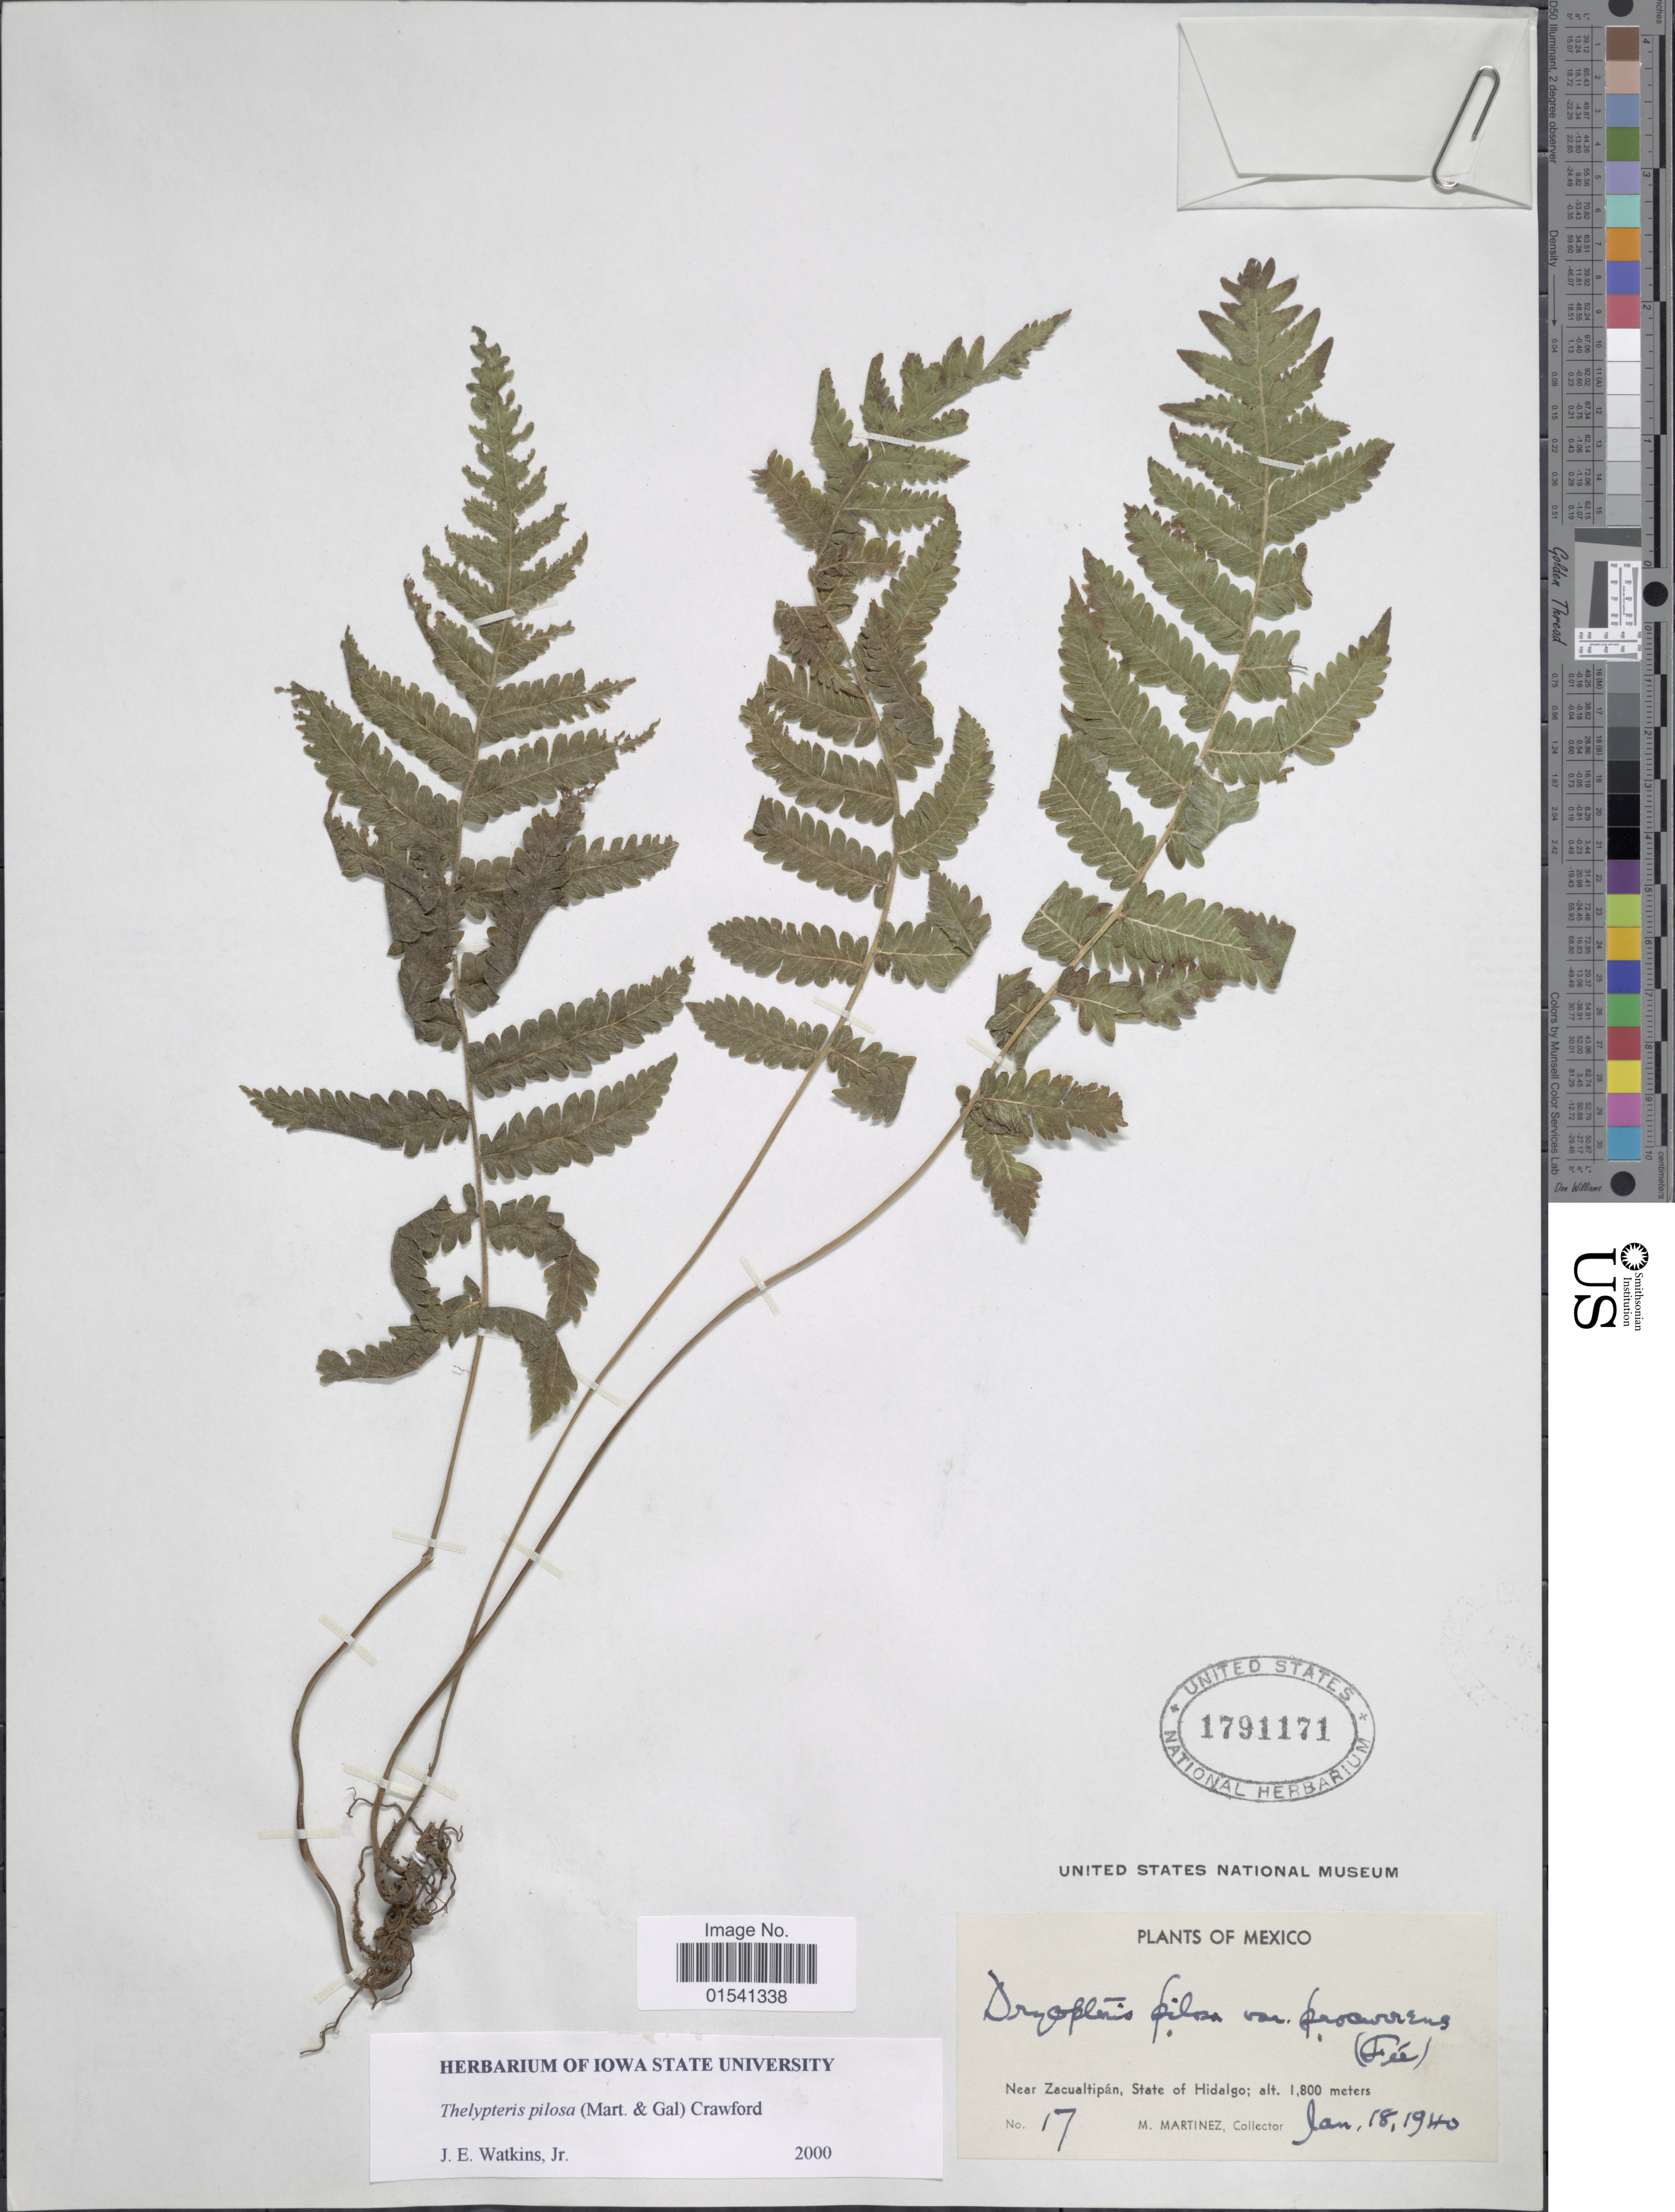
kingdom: Plantae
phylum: Tracheophyta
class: Polypodiopsida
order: Polypodiales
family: Thelypteridaceae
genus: Stegnogramma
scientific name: Stegnogramma pilosa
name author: (M. Martens & Galeotti) K. Iwats.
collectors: M. Martinez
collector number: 17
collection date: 1940-01-18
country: Mexico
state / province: Hidalgo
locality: Near Zacualtipán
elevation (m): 1800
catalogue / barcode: US 1791171